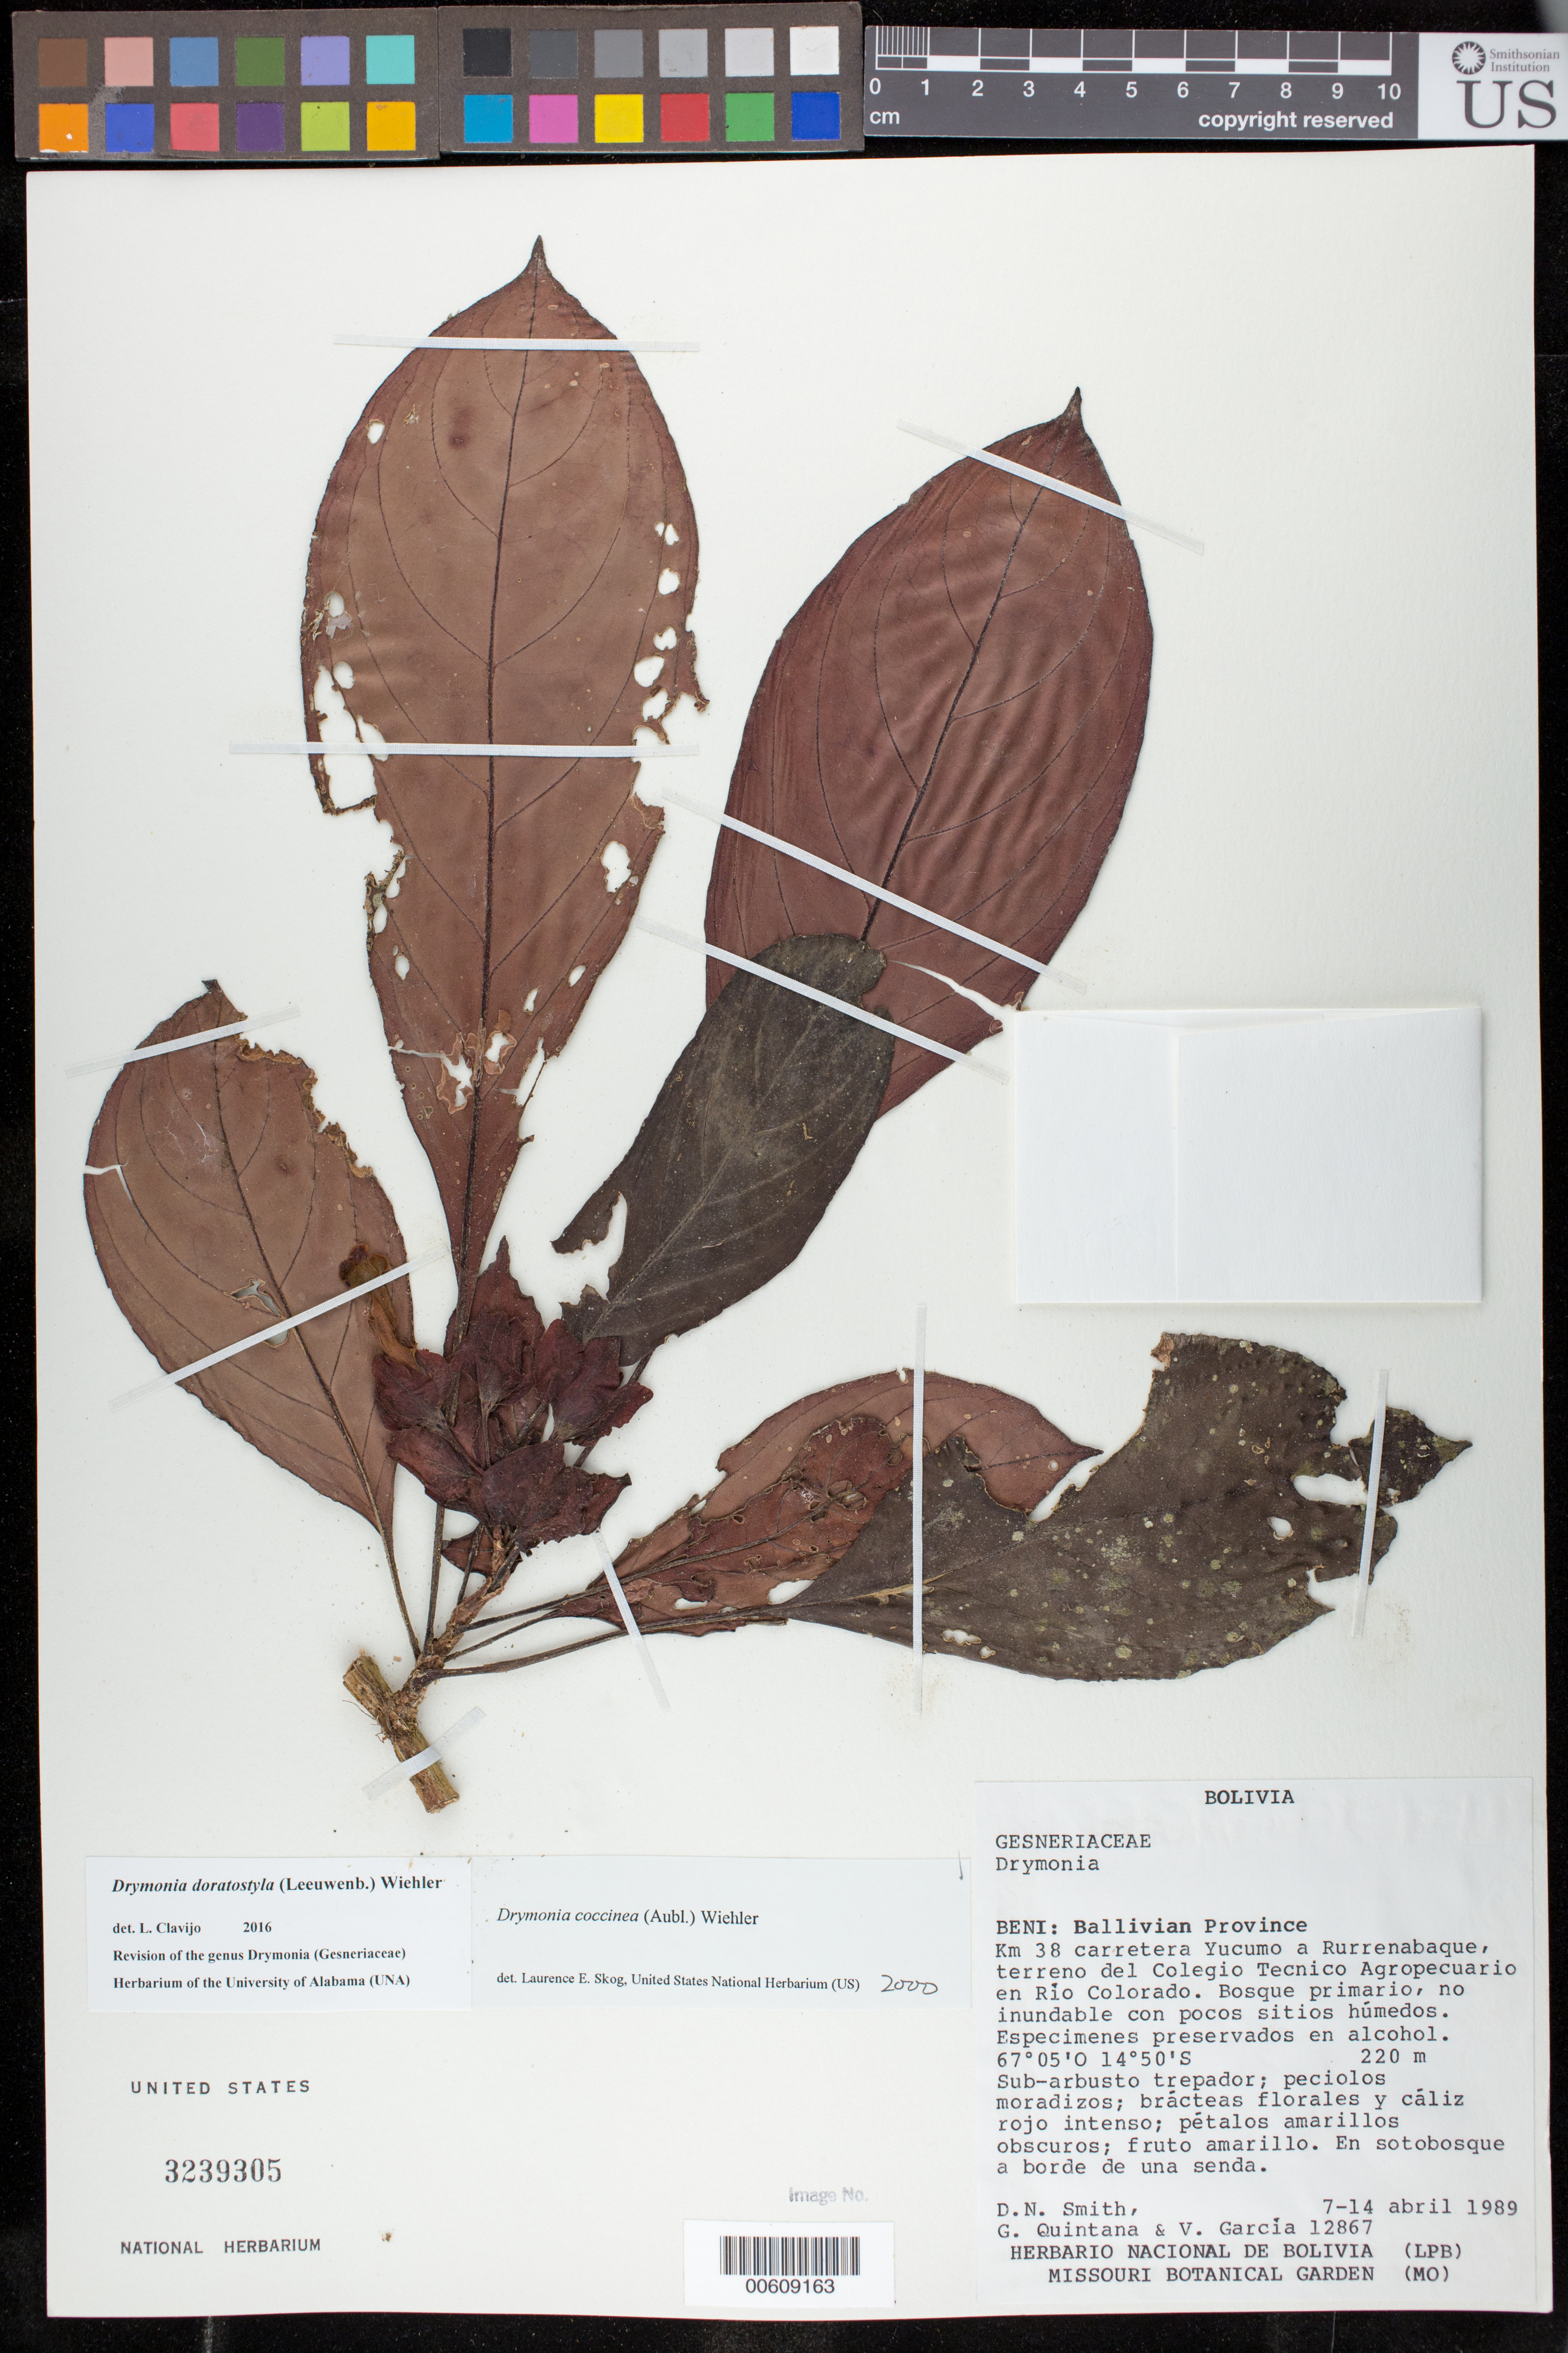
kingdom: Plantae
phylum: Tracheophyta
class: Magnoliopsida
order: Lamiales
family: Gesneriaceae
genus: Drymonia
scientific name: Drymonia doratostyla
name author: (Leeuwenb.) Wiehler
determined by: Clavijo, L.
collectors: D. Smith, G. Quintana & V. García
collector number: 12867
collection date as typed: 7-14 Apr 1989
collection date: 1989-04-07/1989-04-14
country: Bolivia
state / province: Beni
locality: Prov. Ballivian; km 38 carretera Yucumo a Rurrenabaque, terreno del Colegio Tecnico Agropecuario en Río Colorado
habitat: Bosque primario, no inundable con pocos sitios humedos; en sotobosque a borde de una senda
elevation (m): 220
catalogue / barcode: US 3239305